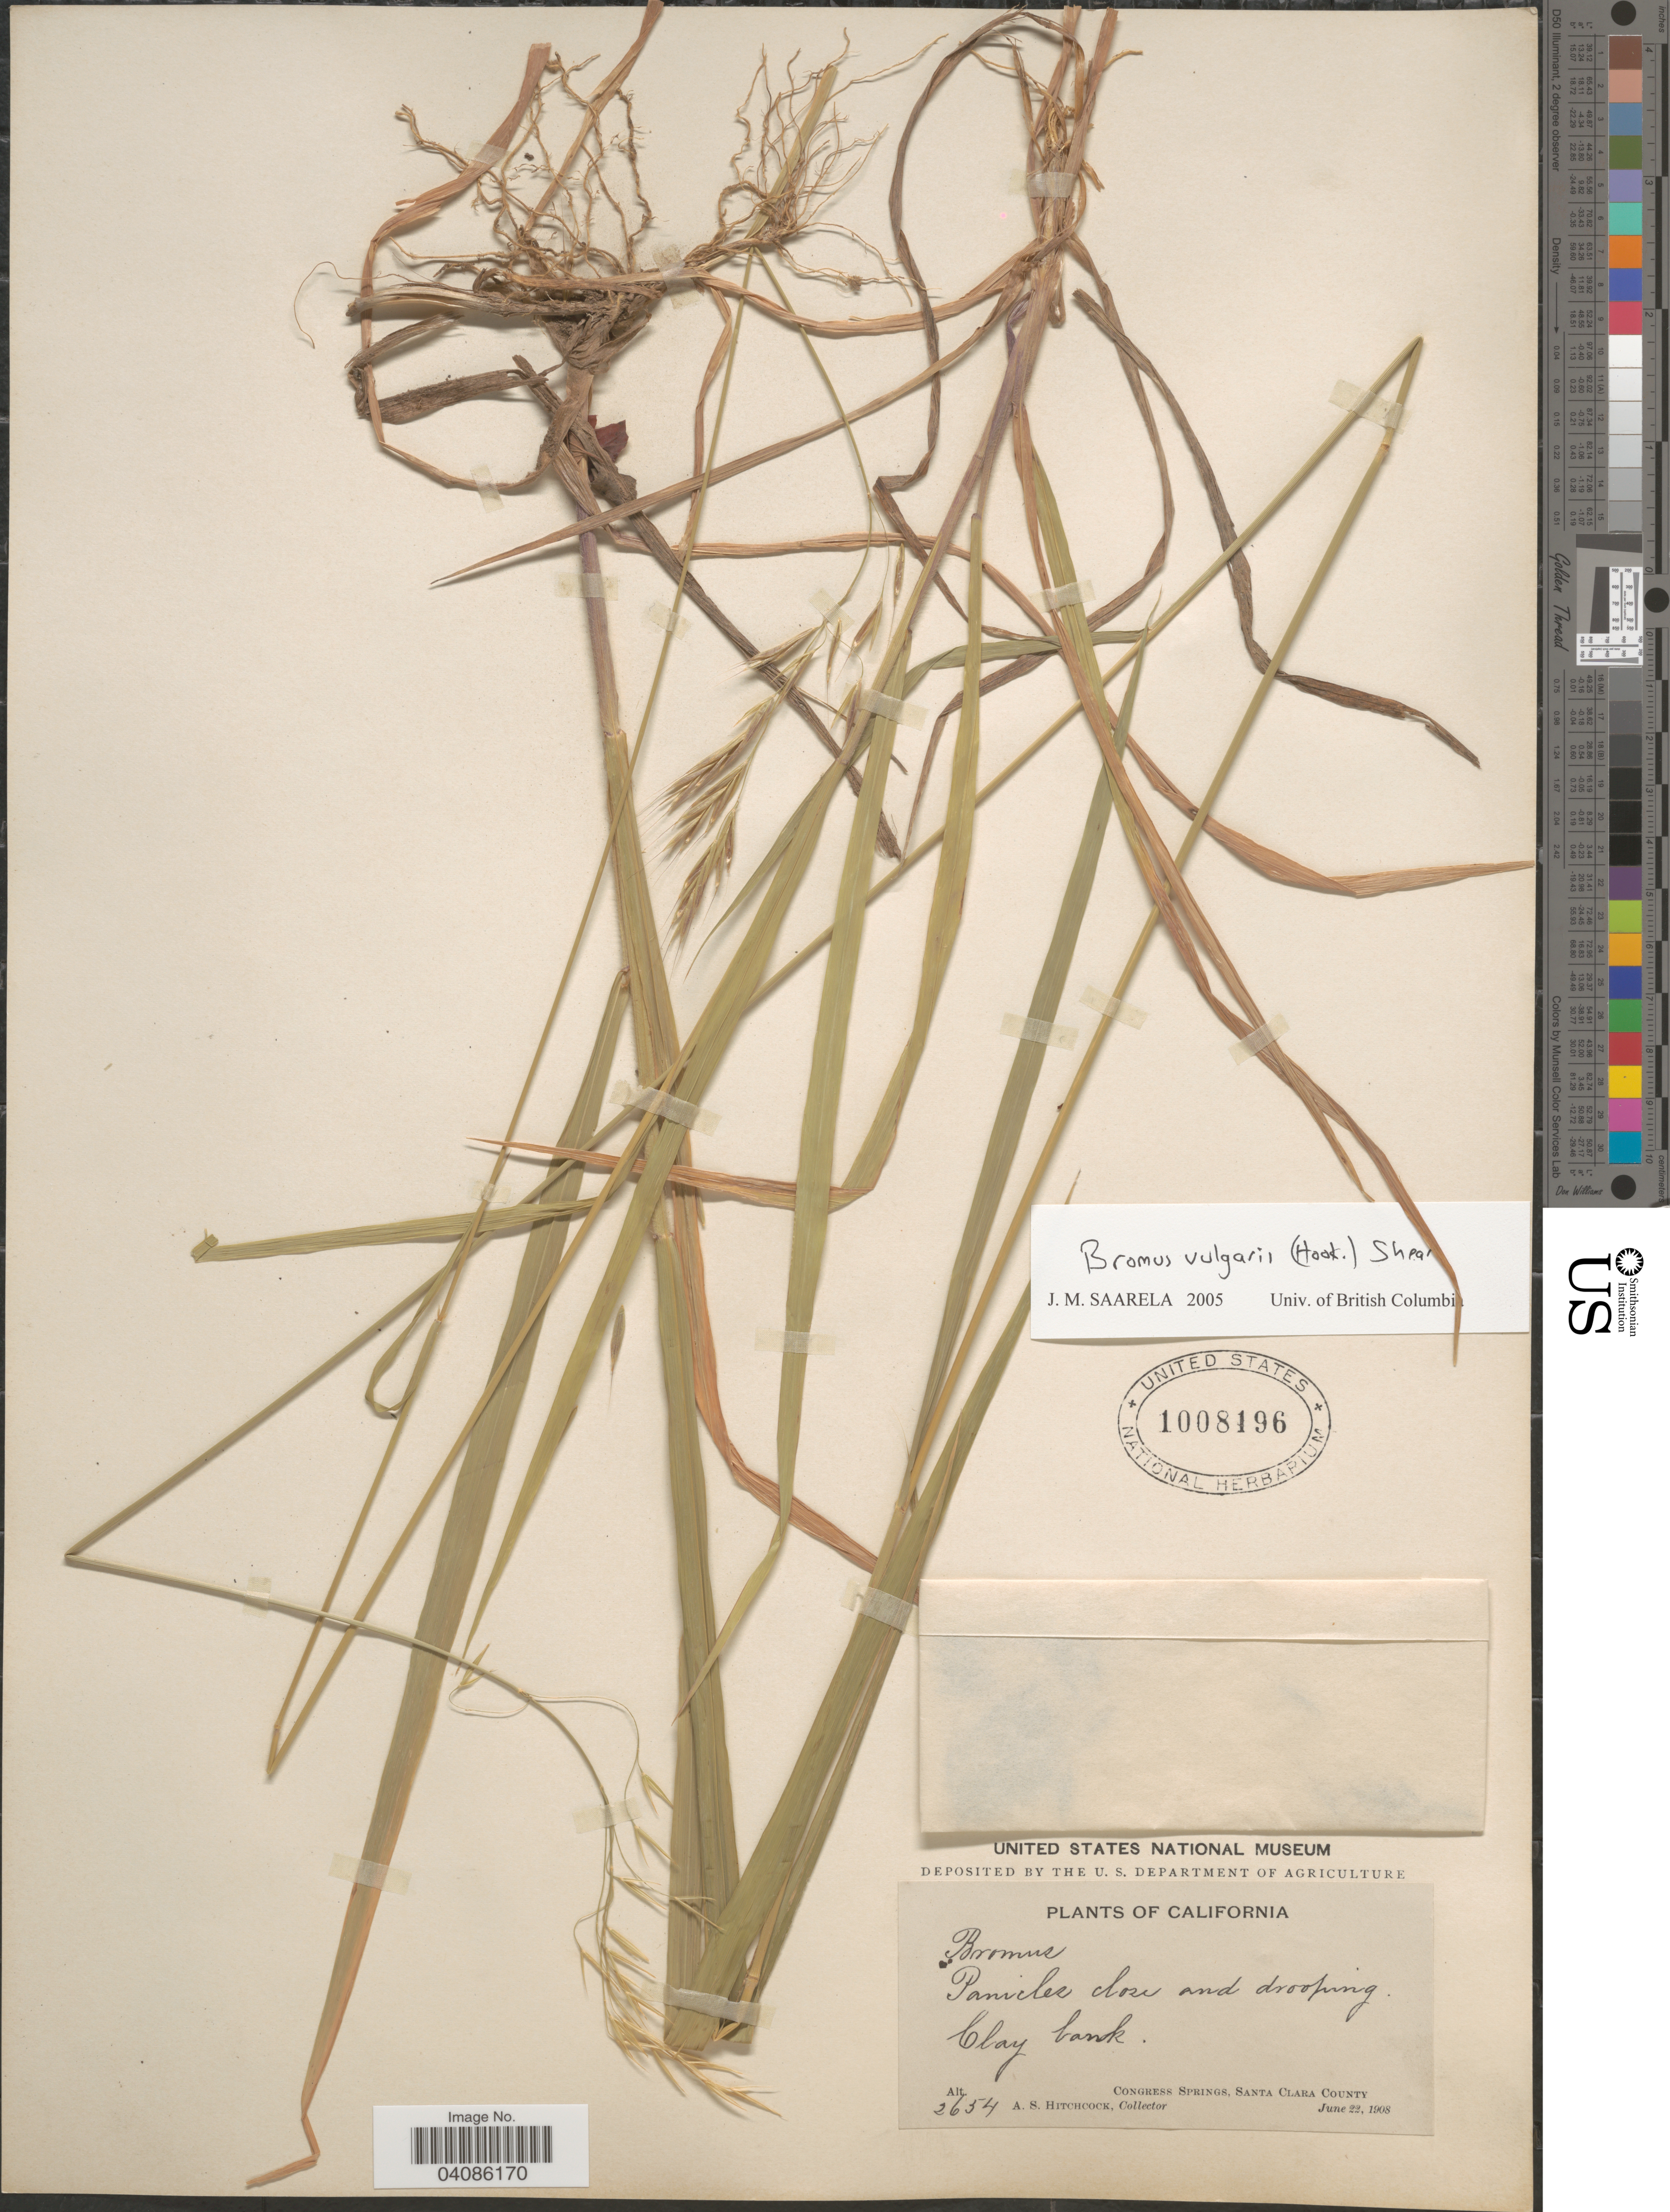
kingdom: Plantae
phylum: Tracheophyta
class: Liliopsida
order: Poales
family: Poaceae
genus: Bromus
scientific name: Bromus texensis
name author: (Shear) Hitchc.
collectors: A. S. Hitchcock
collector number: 2654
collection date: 1908-06-22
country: United States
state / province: California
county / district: Santa Clara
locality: Clay bank, Congress Springs, Santa Clara County.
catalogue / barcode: US 1008196